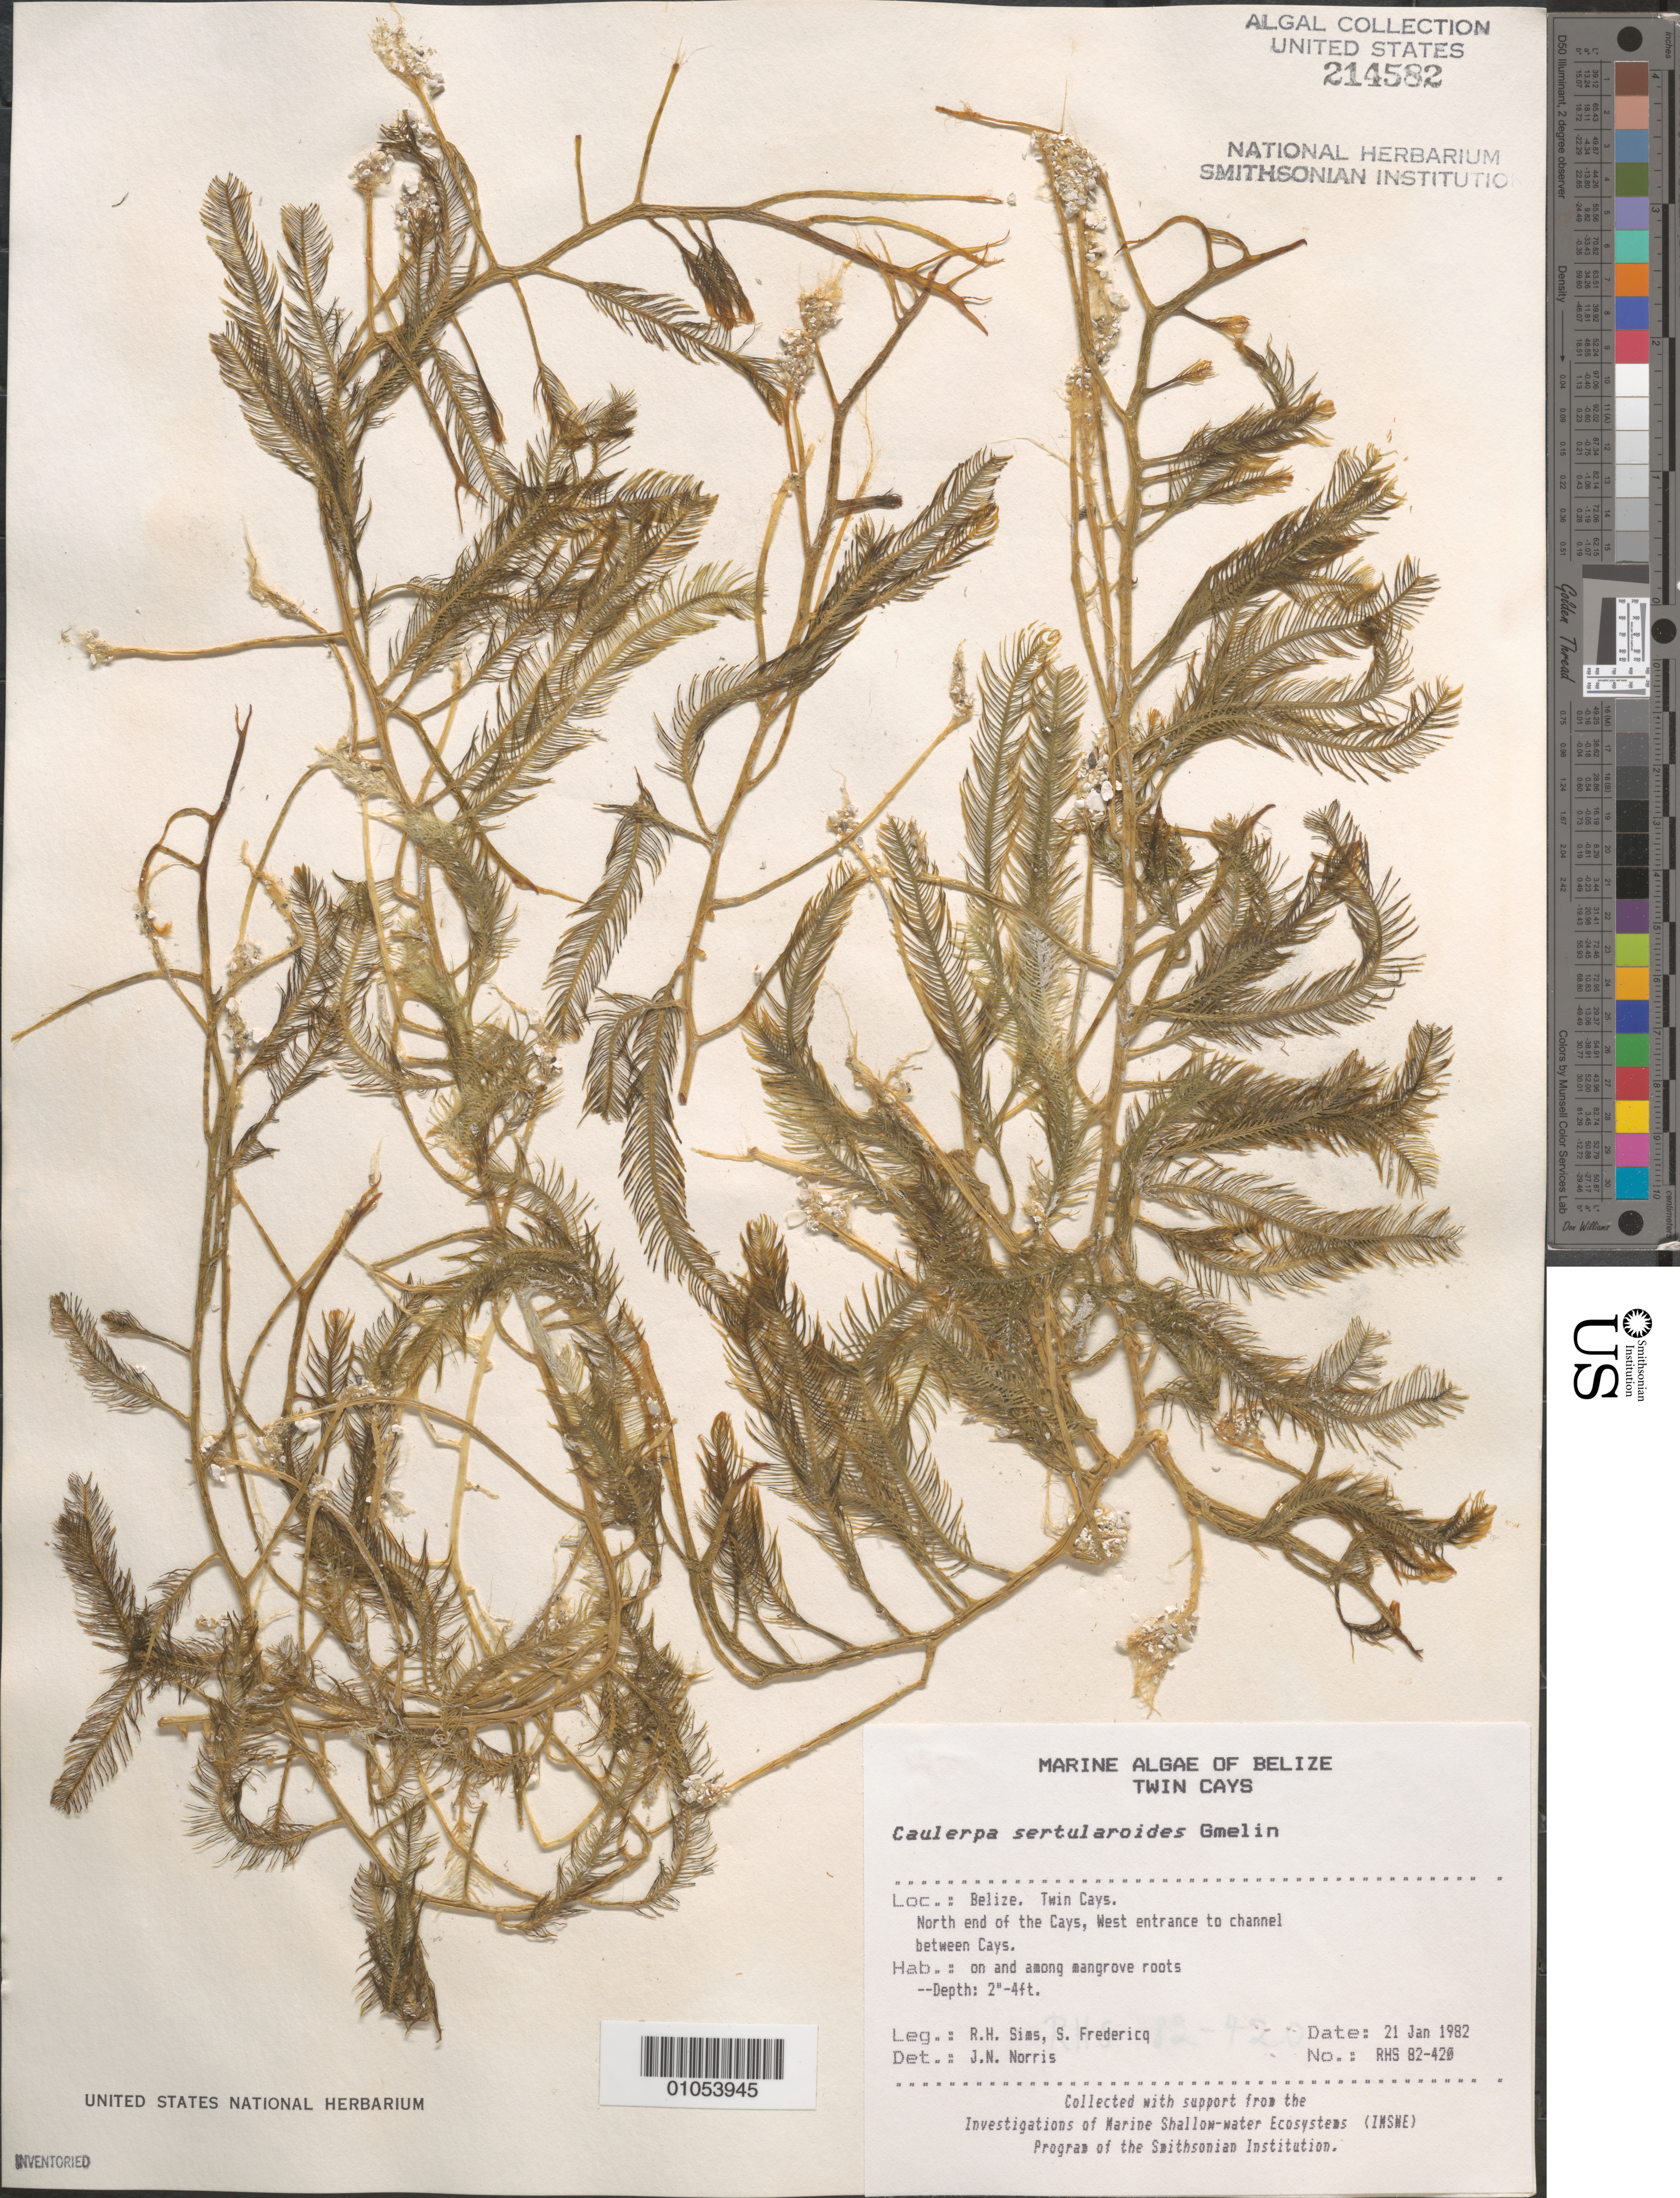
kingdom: Plantae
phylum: Chlorophyta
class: Ulvophyceae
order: Bryopsidales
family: Caulerpaceae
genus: Caulerpa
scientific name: Caulerpa sertularioides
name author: (S.G. Gmel.) M. Howe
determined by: Norris, James N.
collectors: R. H. Sims & S. Fredericq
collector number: RHS 82-420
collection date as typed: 21 Jan 1982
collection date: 1982-01-21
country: Belize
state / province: Stann Creek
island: Twin Cays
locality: North end of the cays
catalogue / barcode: US 214582